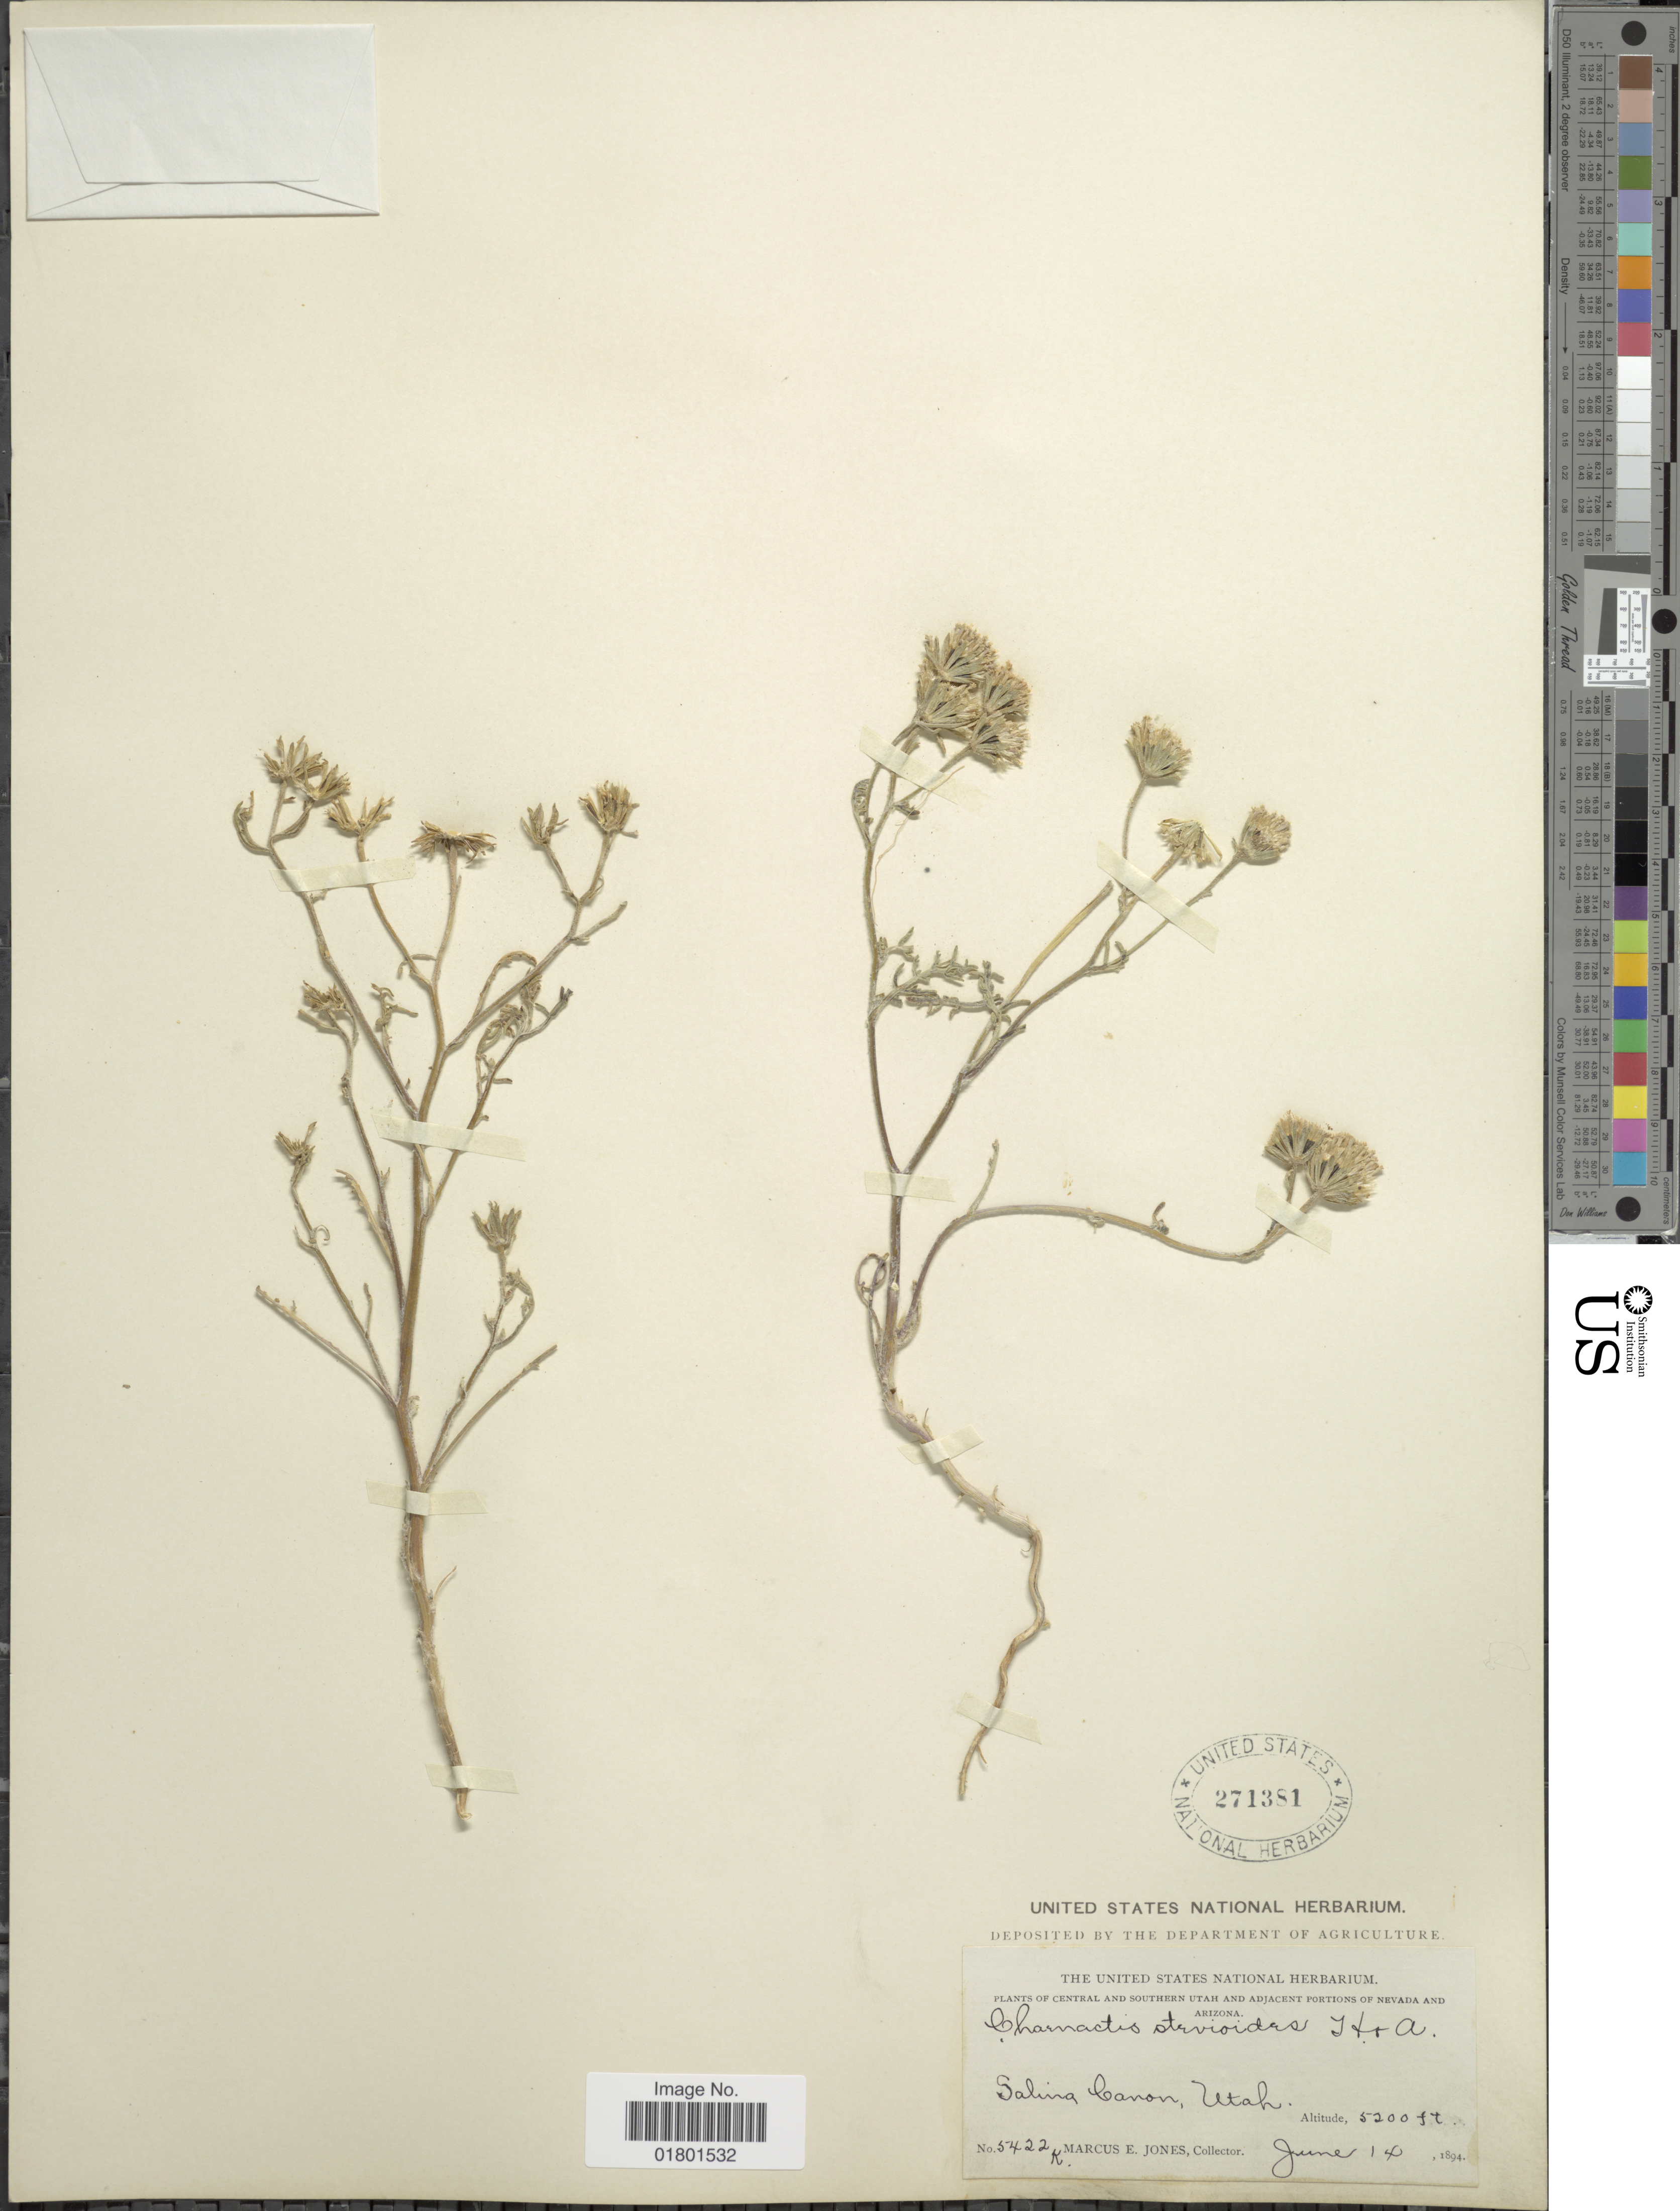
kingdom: Plantae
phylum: Tracheophyta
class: Magnoliopsida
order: Asterales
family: Asteraceae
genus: Chaenactis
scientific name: Chaenactis stevioides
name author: Hook. & Arn.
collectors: M. E. Jones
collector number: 5422k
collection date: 1894-06-14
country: United States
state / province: Utah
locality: Central and Southern Utah, Salina Canon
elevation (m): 1585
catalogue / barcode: US 271381